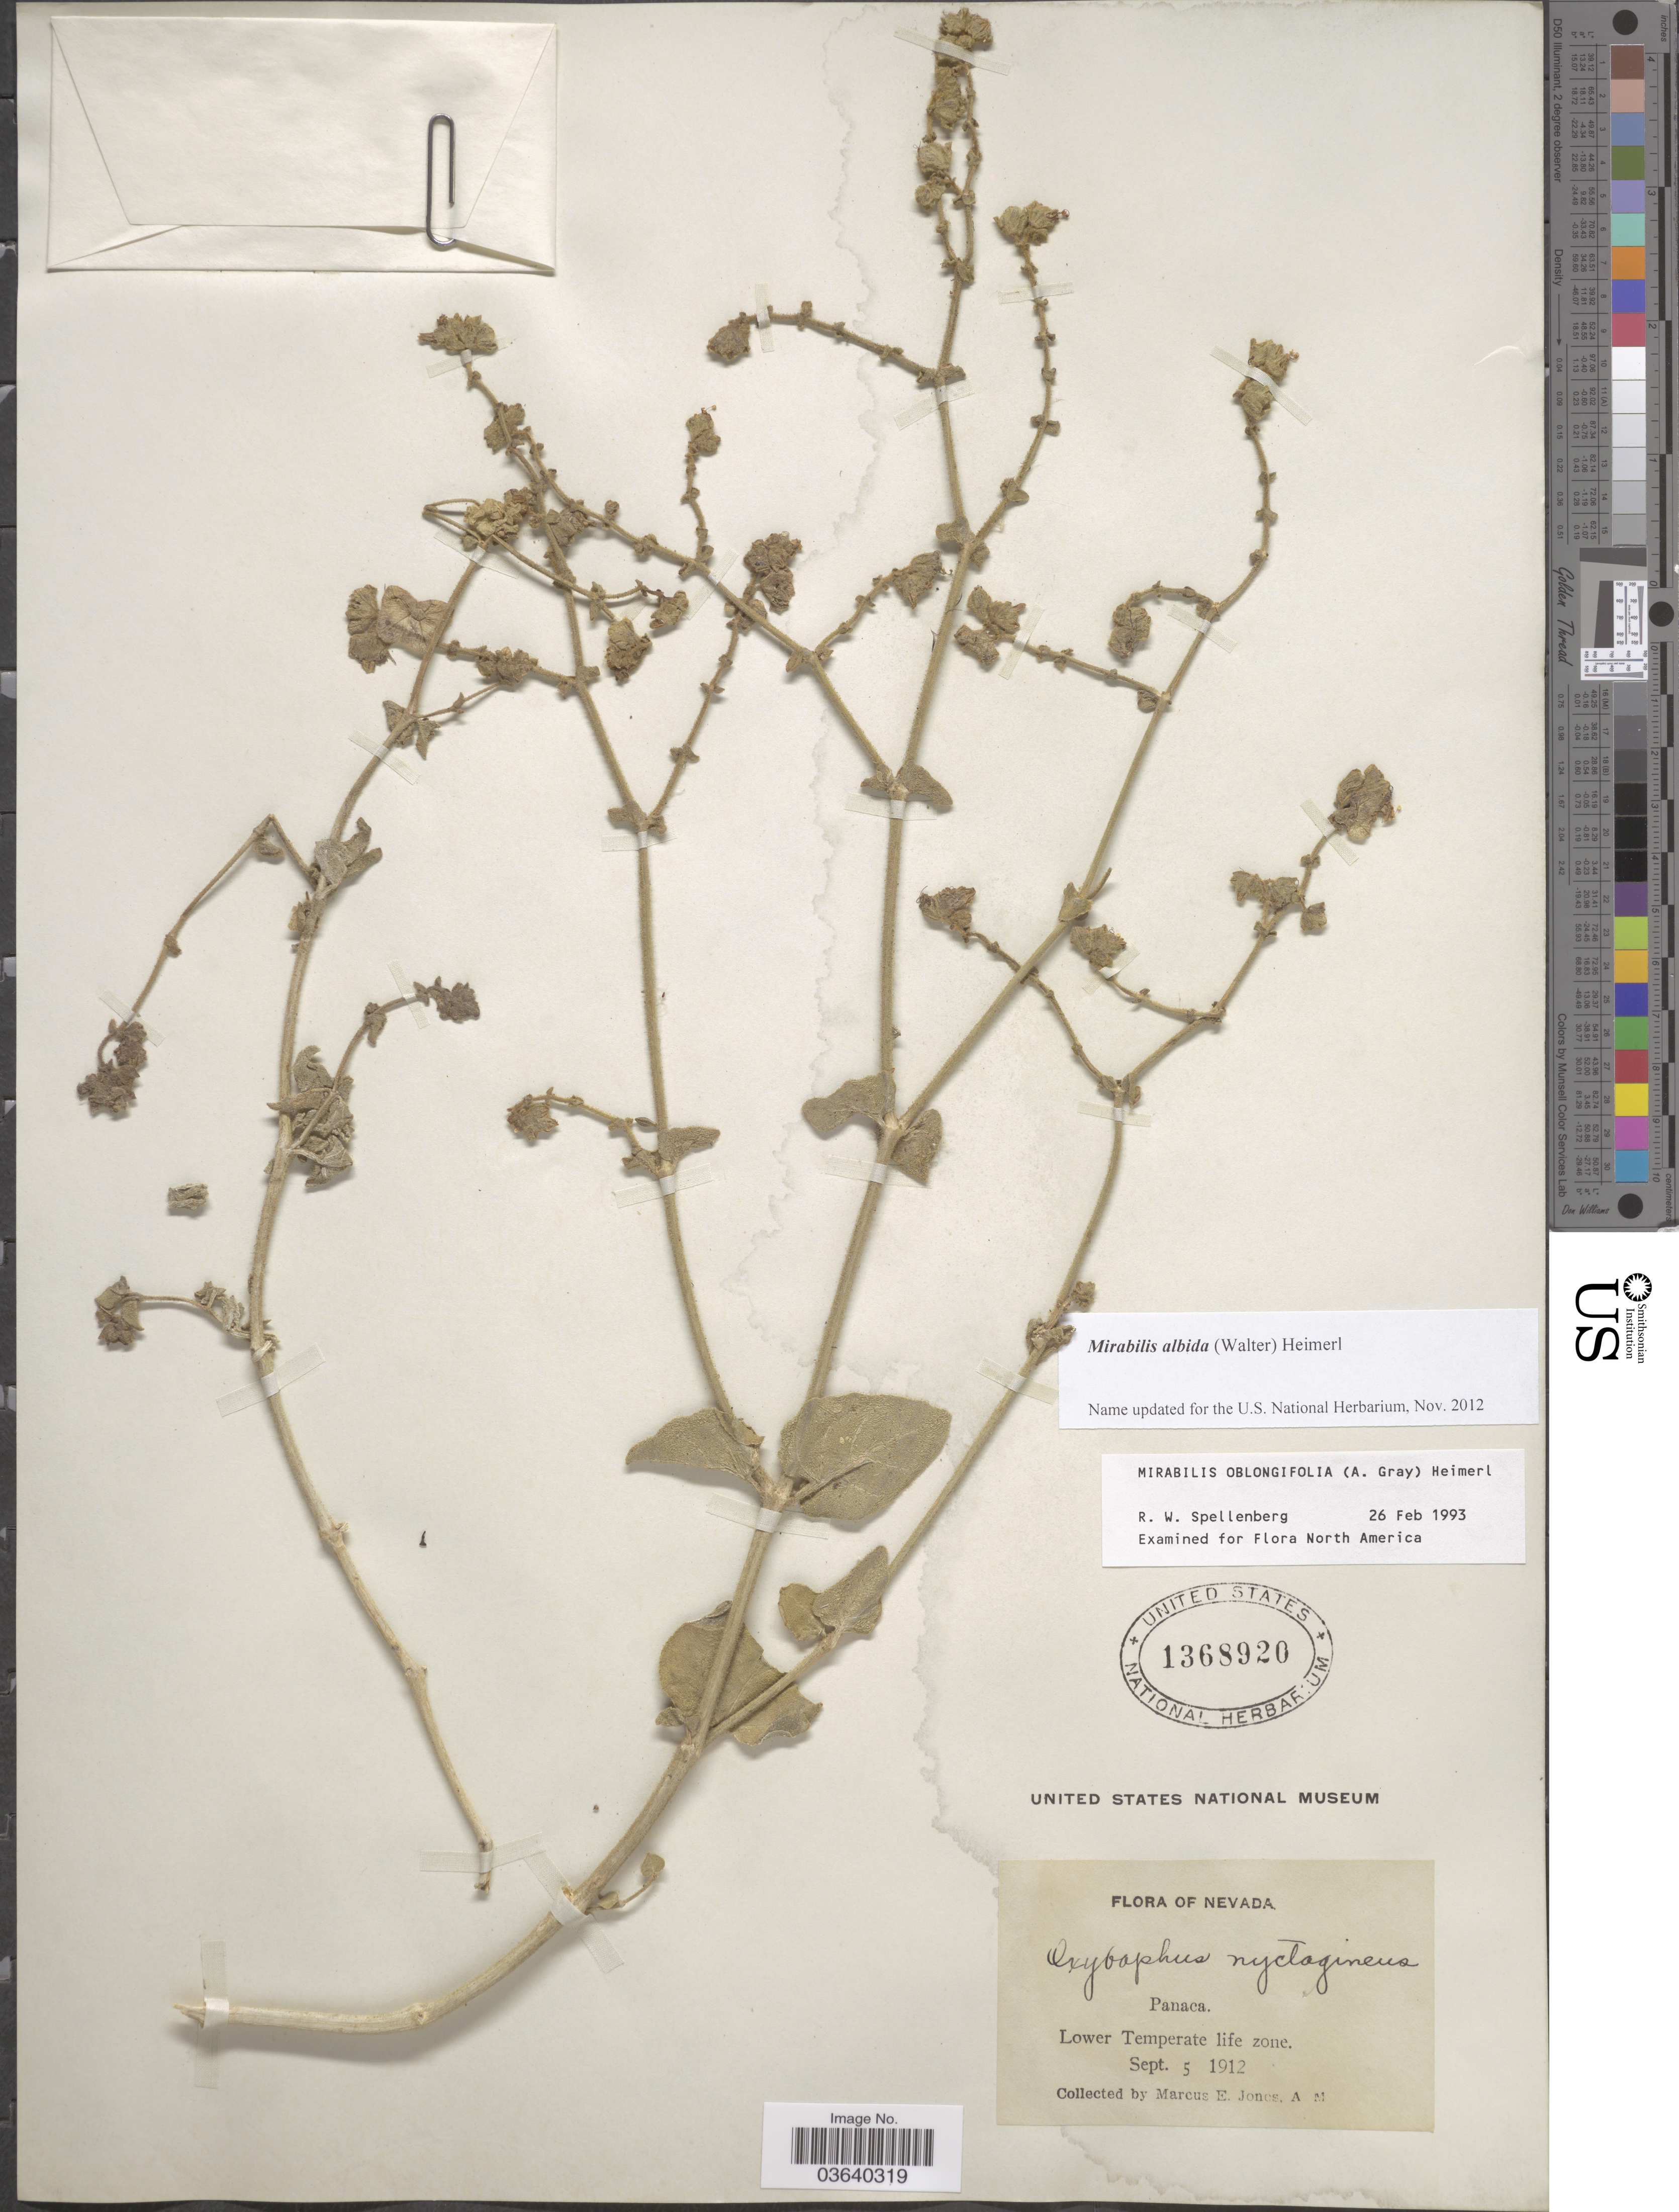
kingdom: Plantae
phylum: Tracheophyta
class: Magnoliopsida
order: Caryophyllales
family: Nyctaginaceae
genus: Mirabilis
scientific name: Mirabilis albida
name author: (Walter) Heimerl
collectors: M. E. Jones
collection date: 1912-09-05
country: United States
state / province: Nevada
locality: Panaca. Lower Temperate life zone.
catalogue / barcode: US 1368920